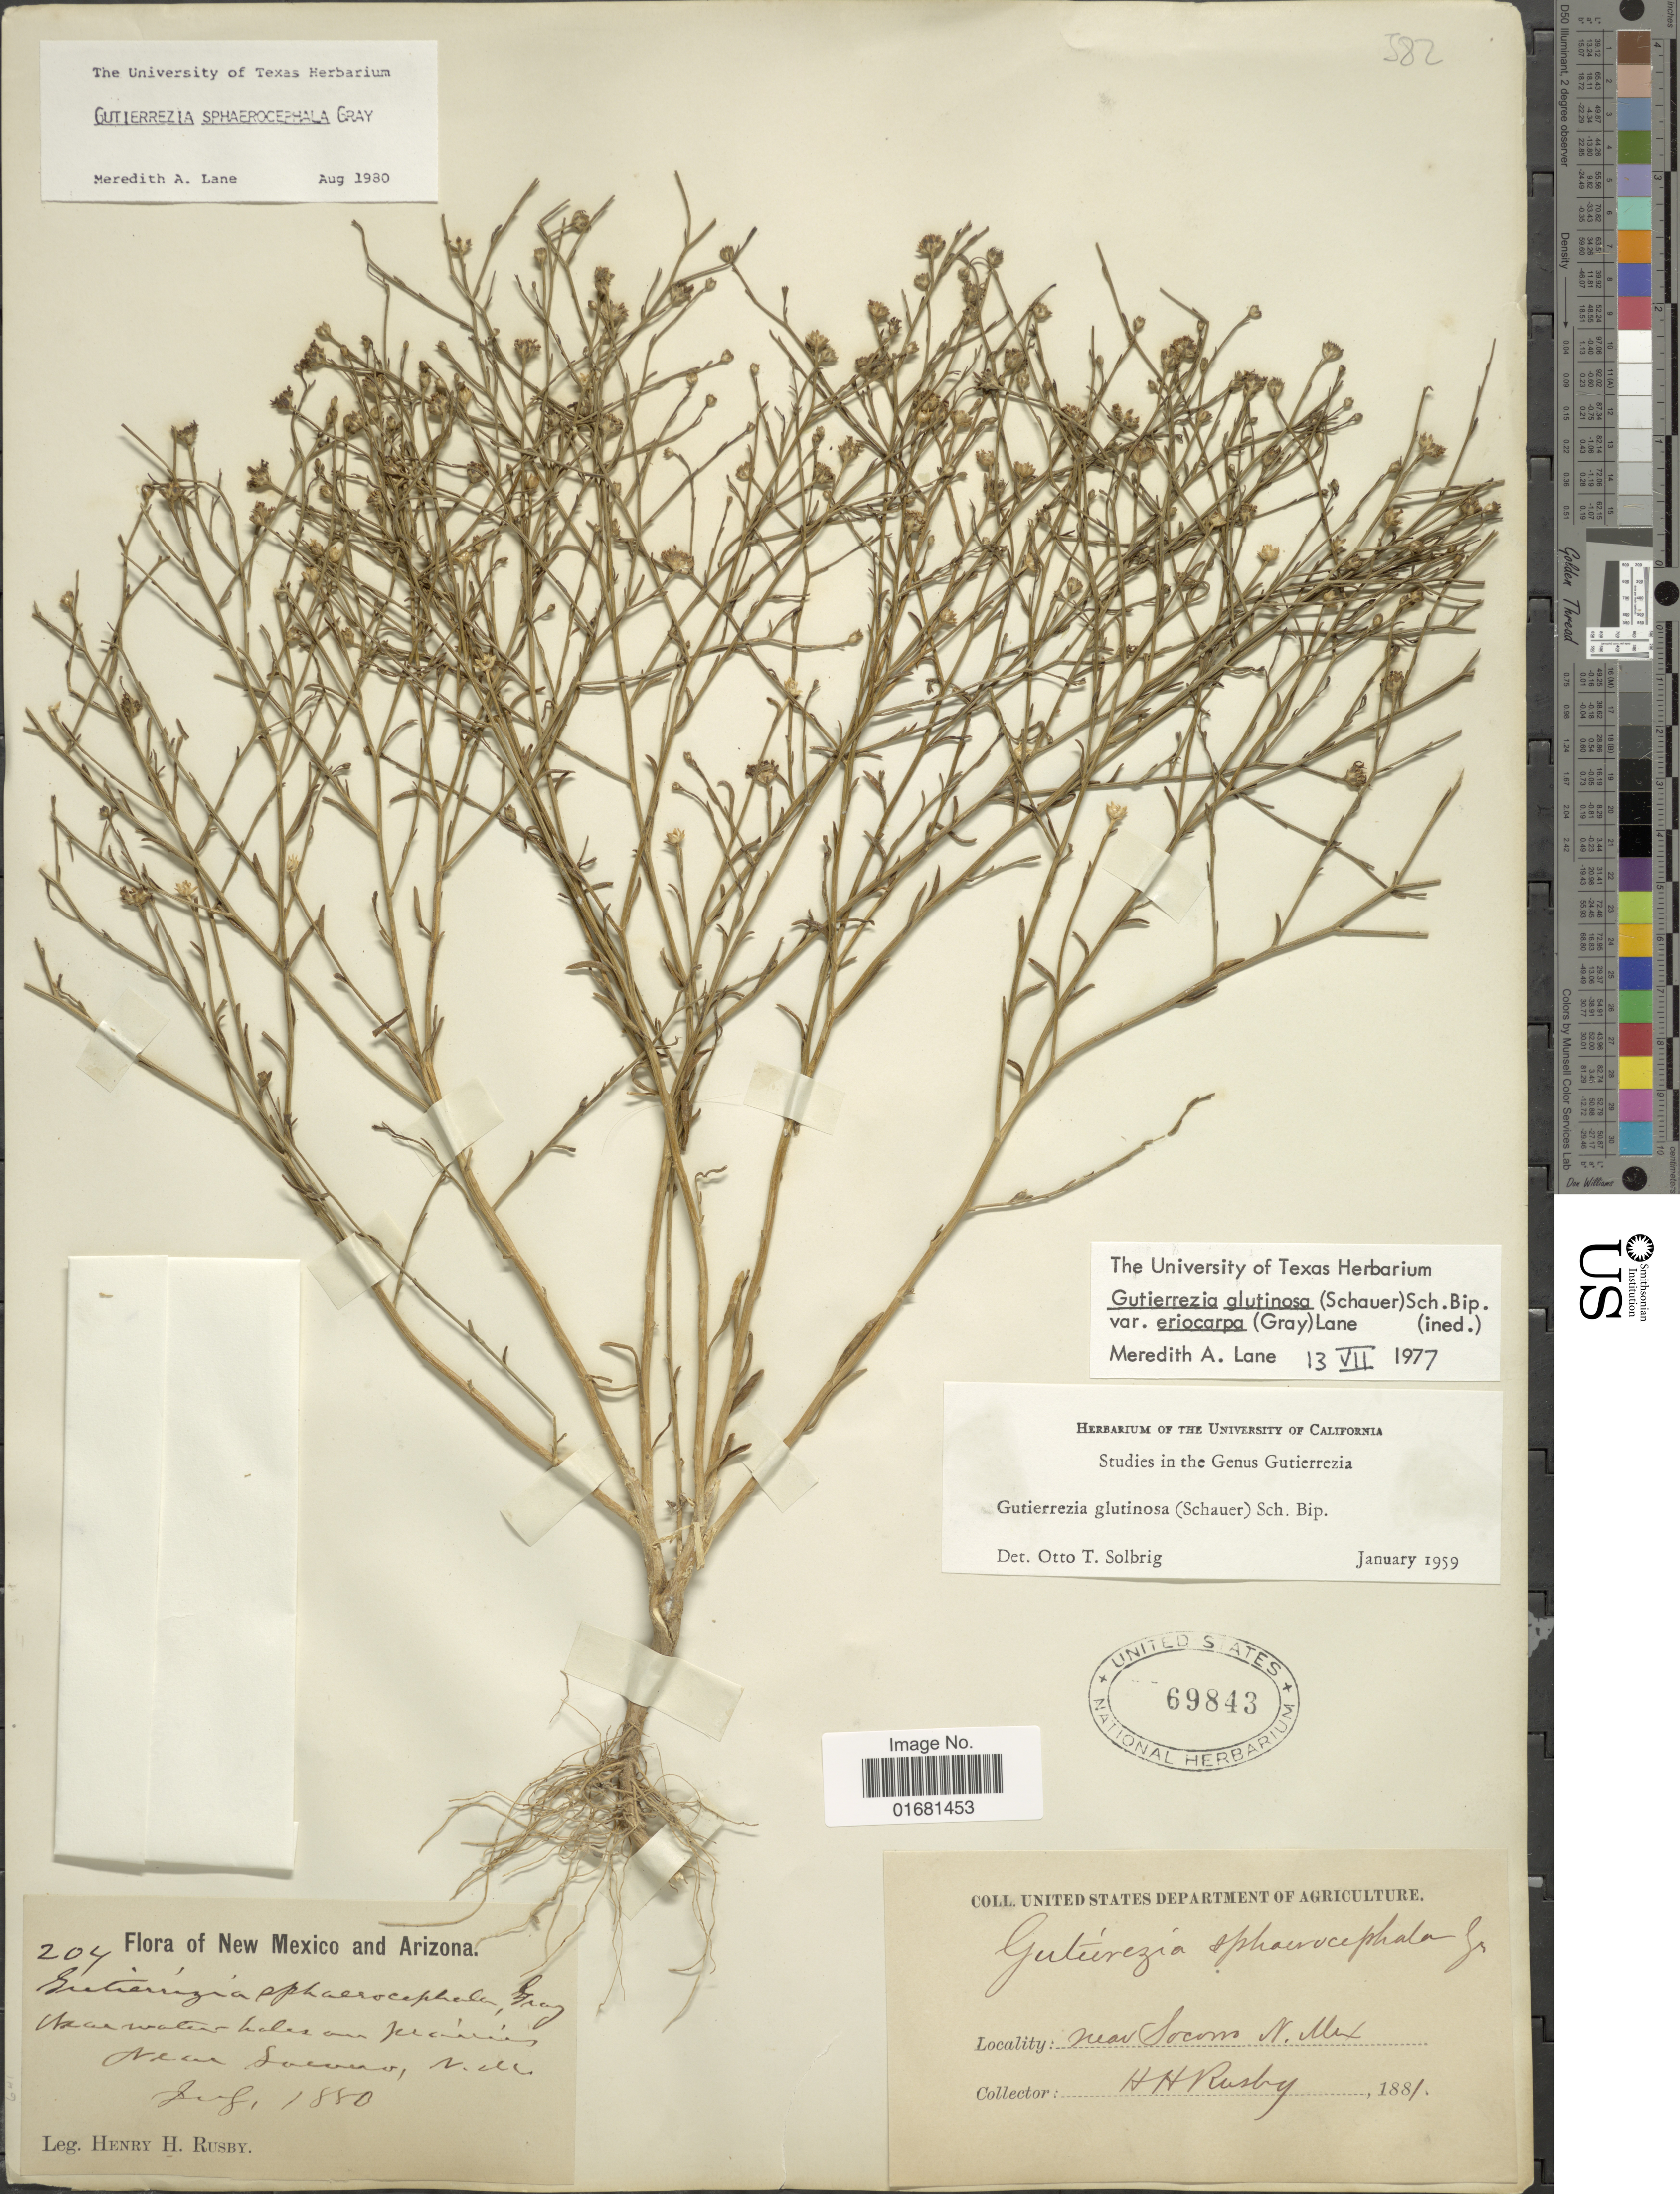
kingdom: Plantae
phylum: Tracheophyta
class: Magnoliopsida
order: Asterales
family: Asteraceae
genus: Gutierrezia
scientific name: Gutierrezia sphaerocephala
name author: A. Gray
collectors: H. H. Rusby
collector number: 204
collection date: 1880-08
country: United States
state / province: New Mexico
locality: Near Socorro, N. Mex. Near water holes on prairies.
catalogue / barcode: US 69843